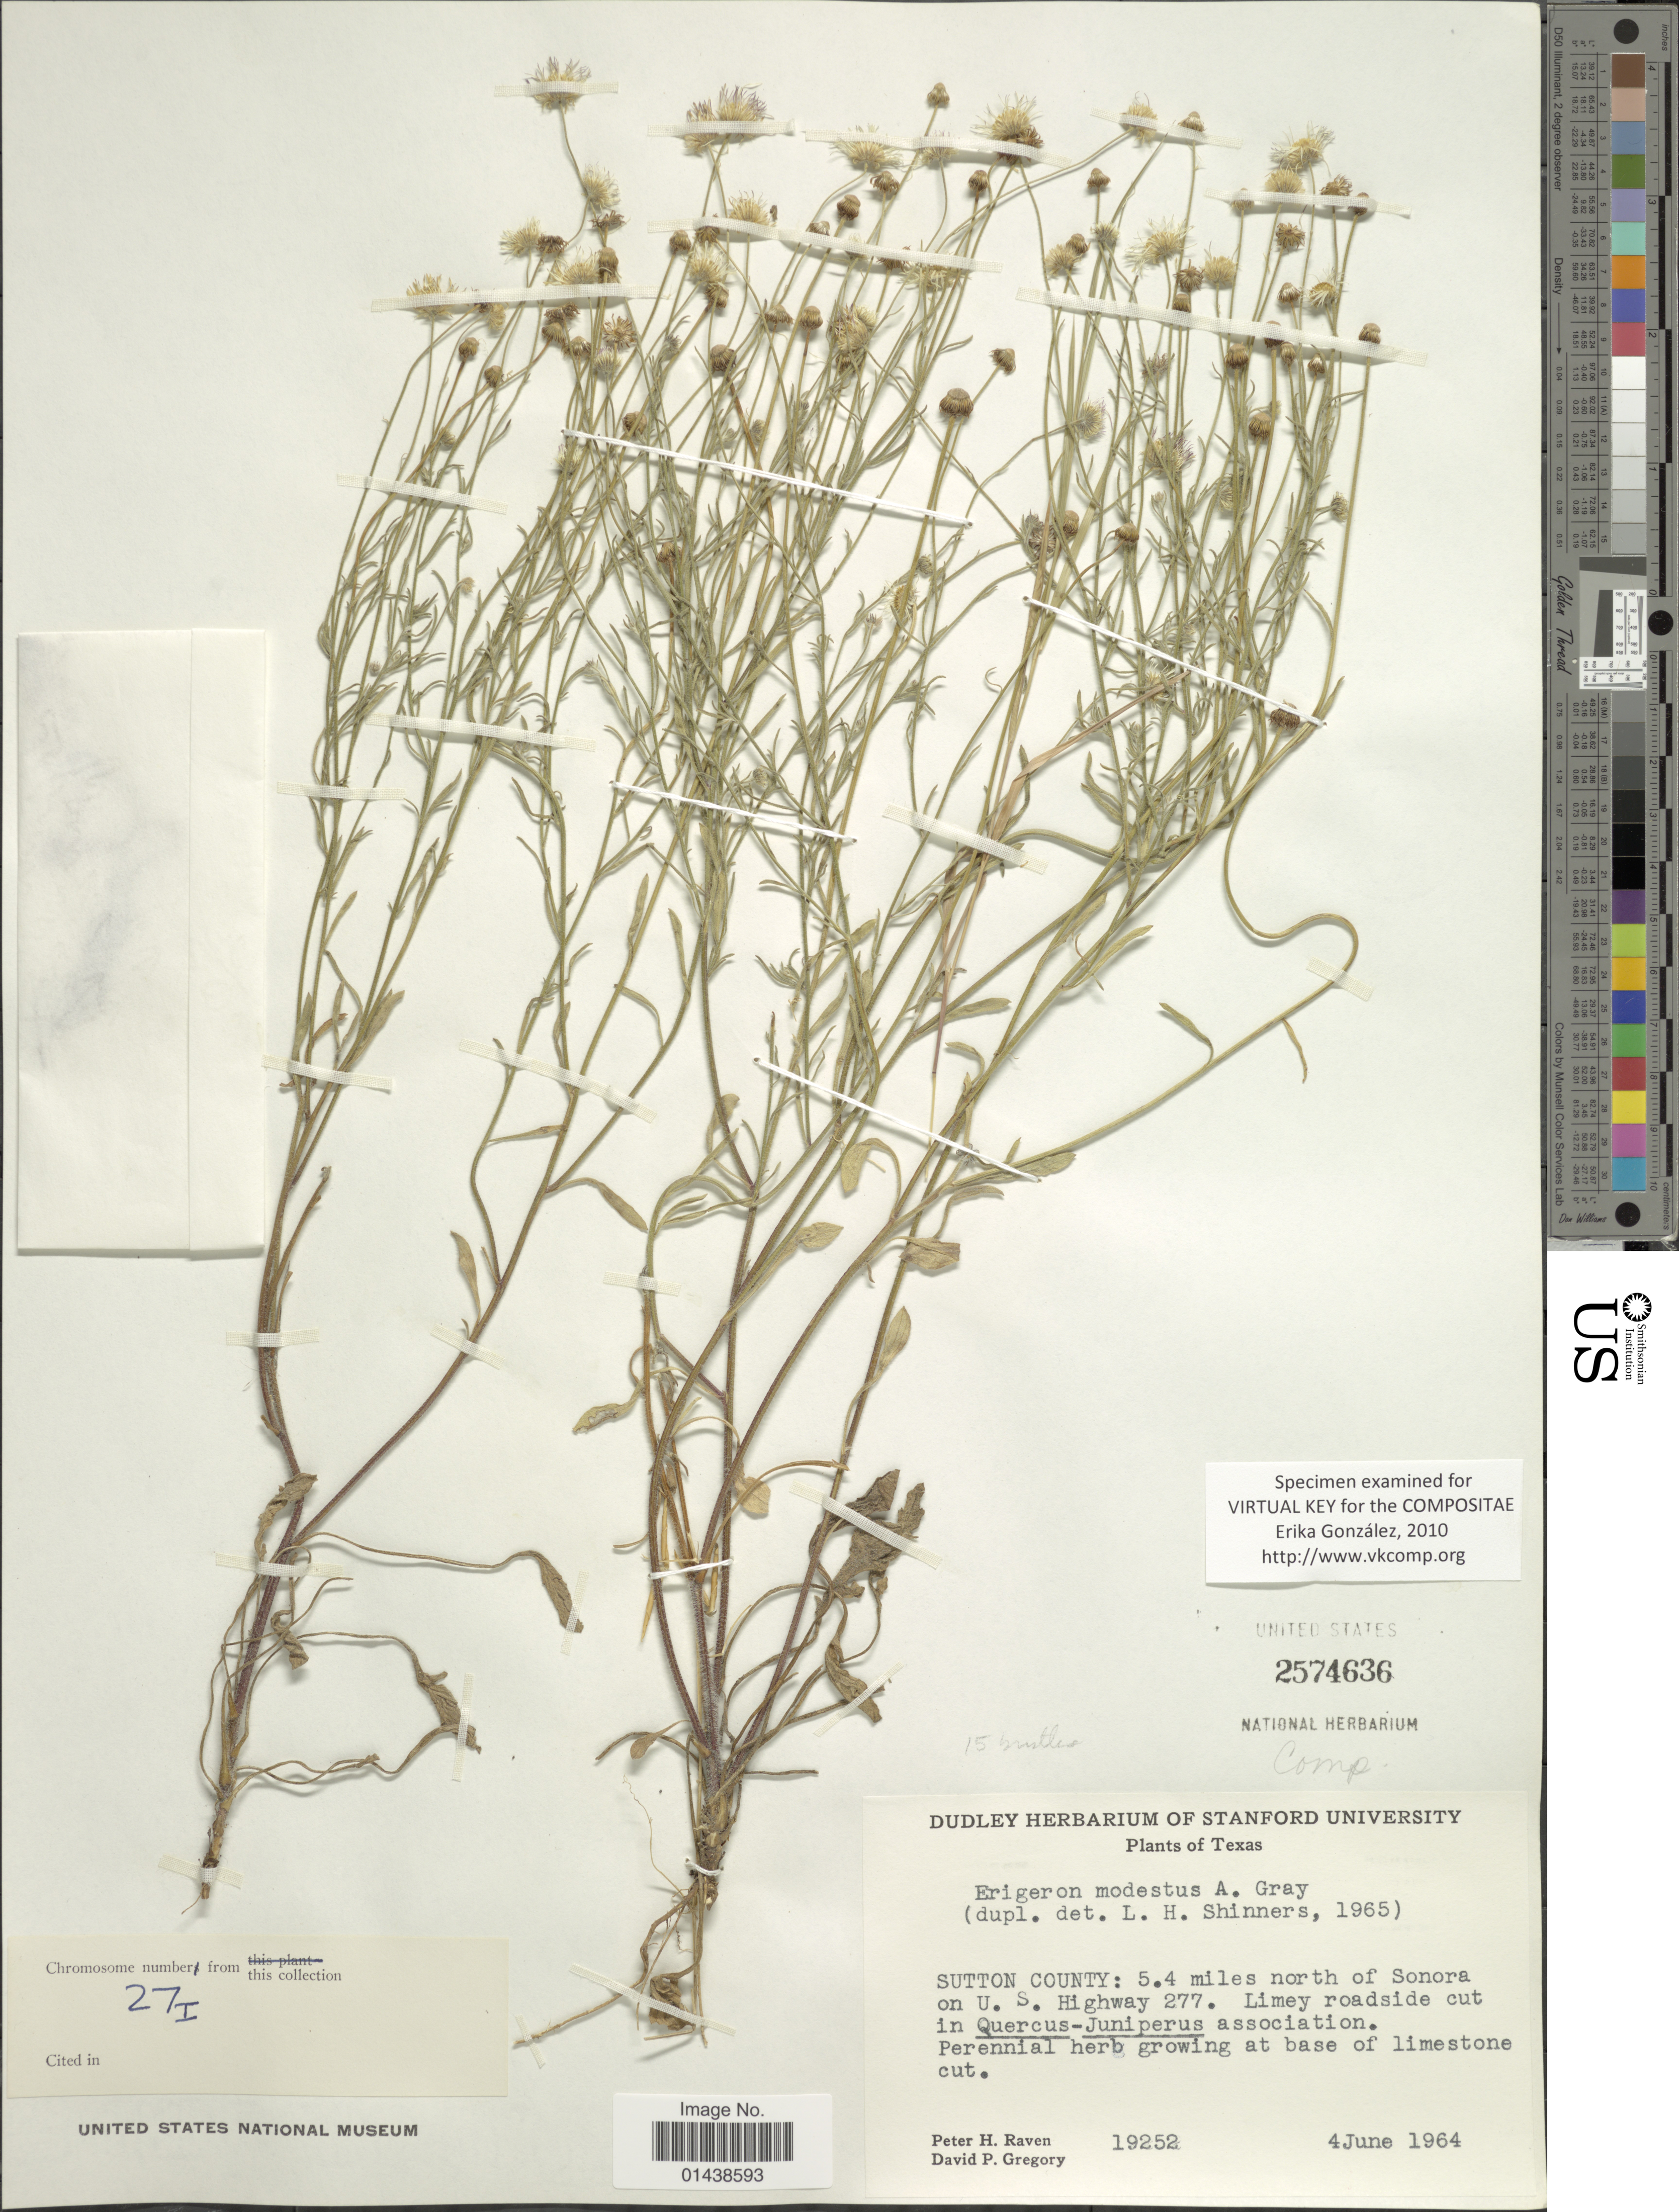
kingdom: Plantae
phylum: Tracheophyta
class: Magnoliopsida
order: Asterales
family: Asteraceae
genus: Erigeron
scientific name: Erigeron modestus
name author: A. Gray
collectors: P. Raven & D. Gregory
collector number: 19252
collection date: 1964-06-04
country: United States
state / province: Texas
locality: Sutton County: 5.4 miles north of Sonora on U. S. Highway 277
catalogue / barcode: US 2574636